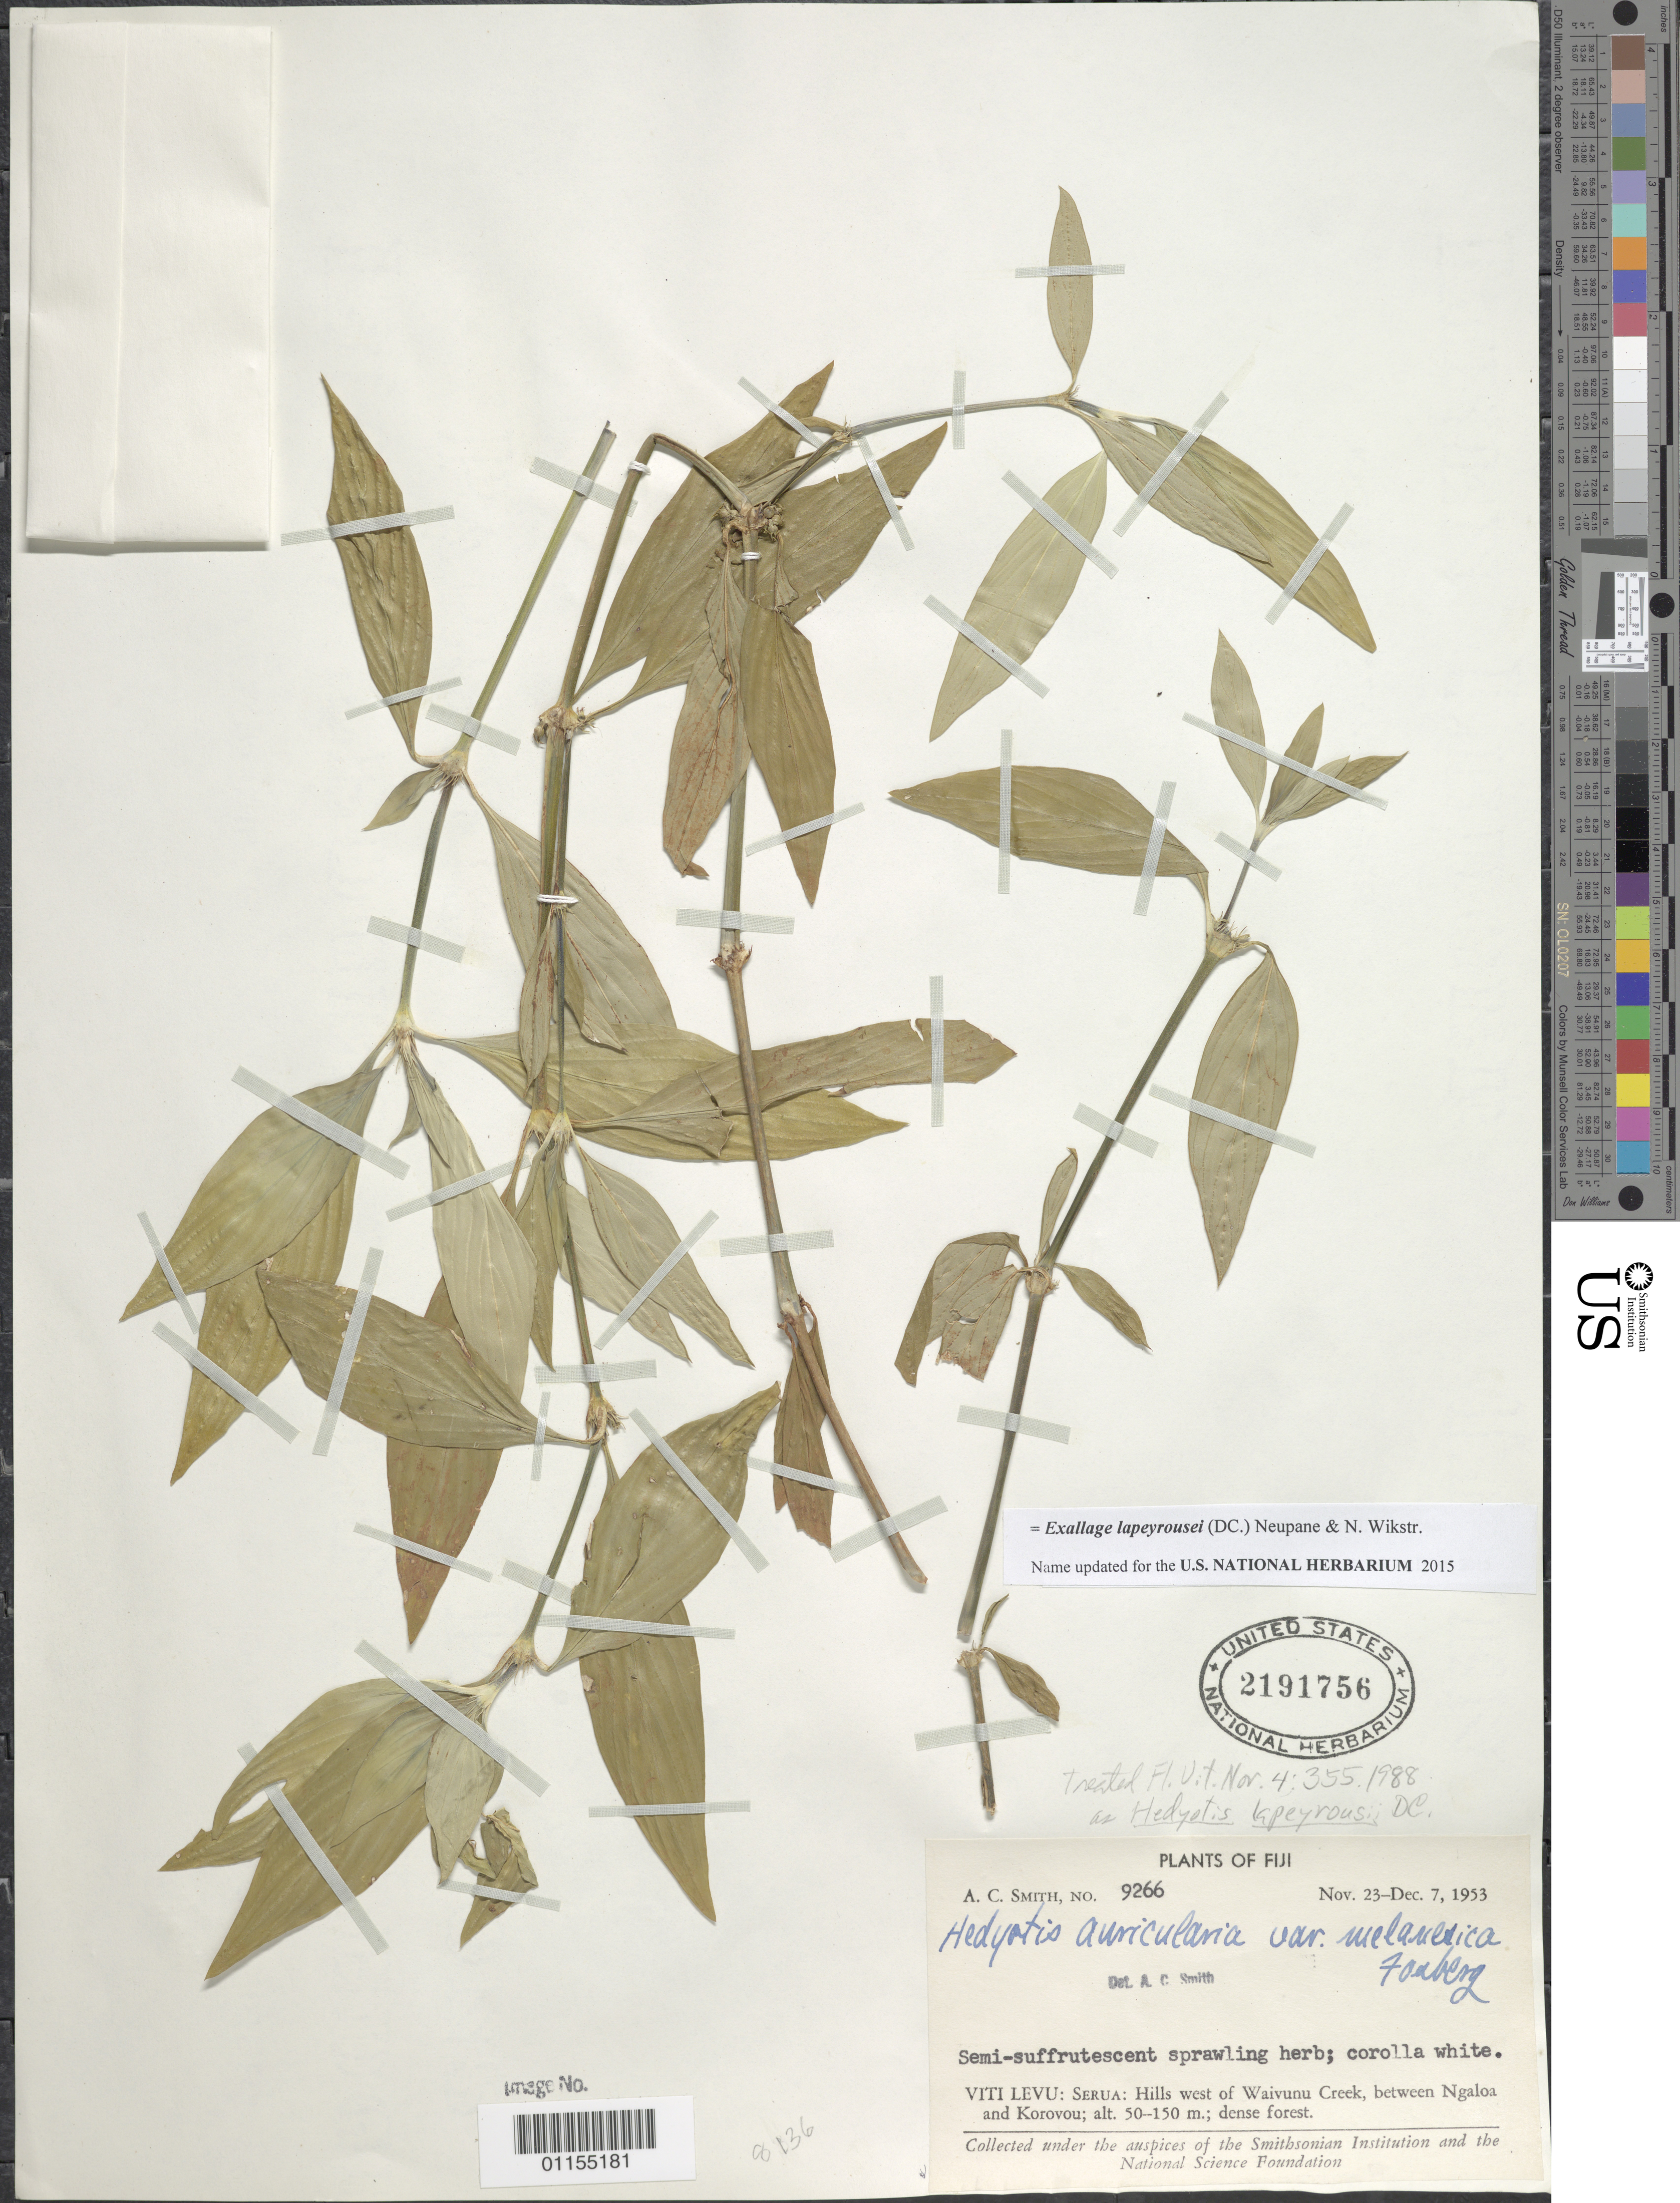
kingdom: Plantae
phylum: Tracheophyta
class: Magnoliopsida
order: Gentianales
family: Rubiaceae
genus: Exallage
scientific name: Exallage lapeyrousei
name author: (DC.) Neupane & N. Wikstr.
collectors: A. C. Smith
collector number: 9266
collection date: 1953-11-23/1953-12-07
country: Fiji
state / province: Serua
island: Viti Levu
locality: Hills west of Waivunu Creek, between Ngaloa and Korovou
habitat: Dense forest.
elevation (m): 50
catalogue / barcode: US 2191756